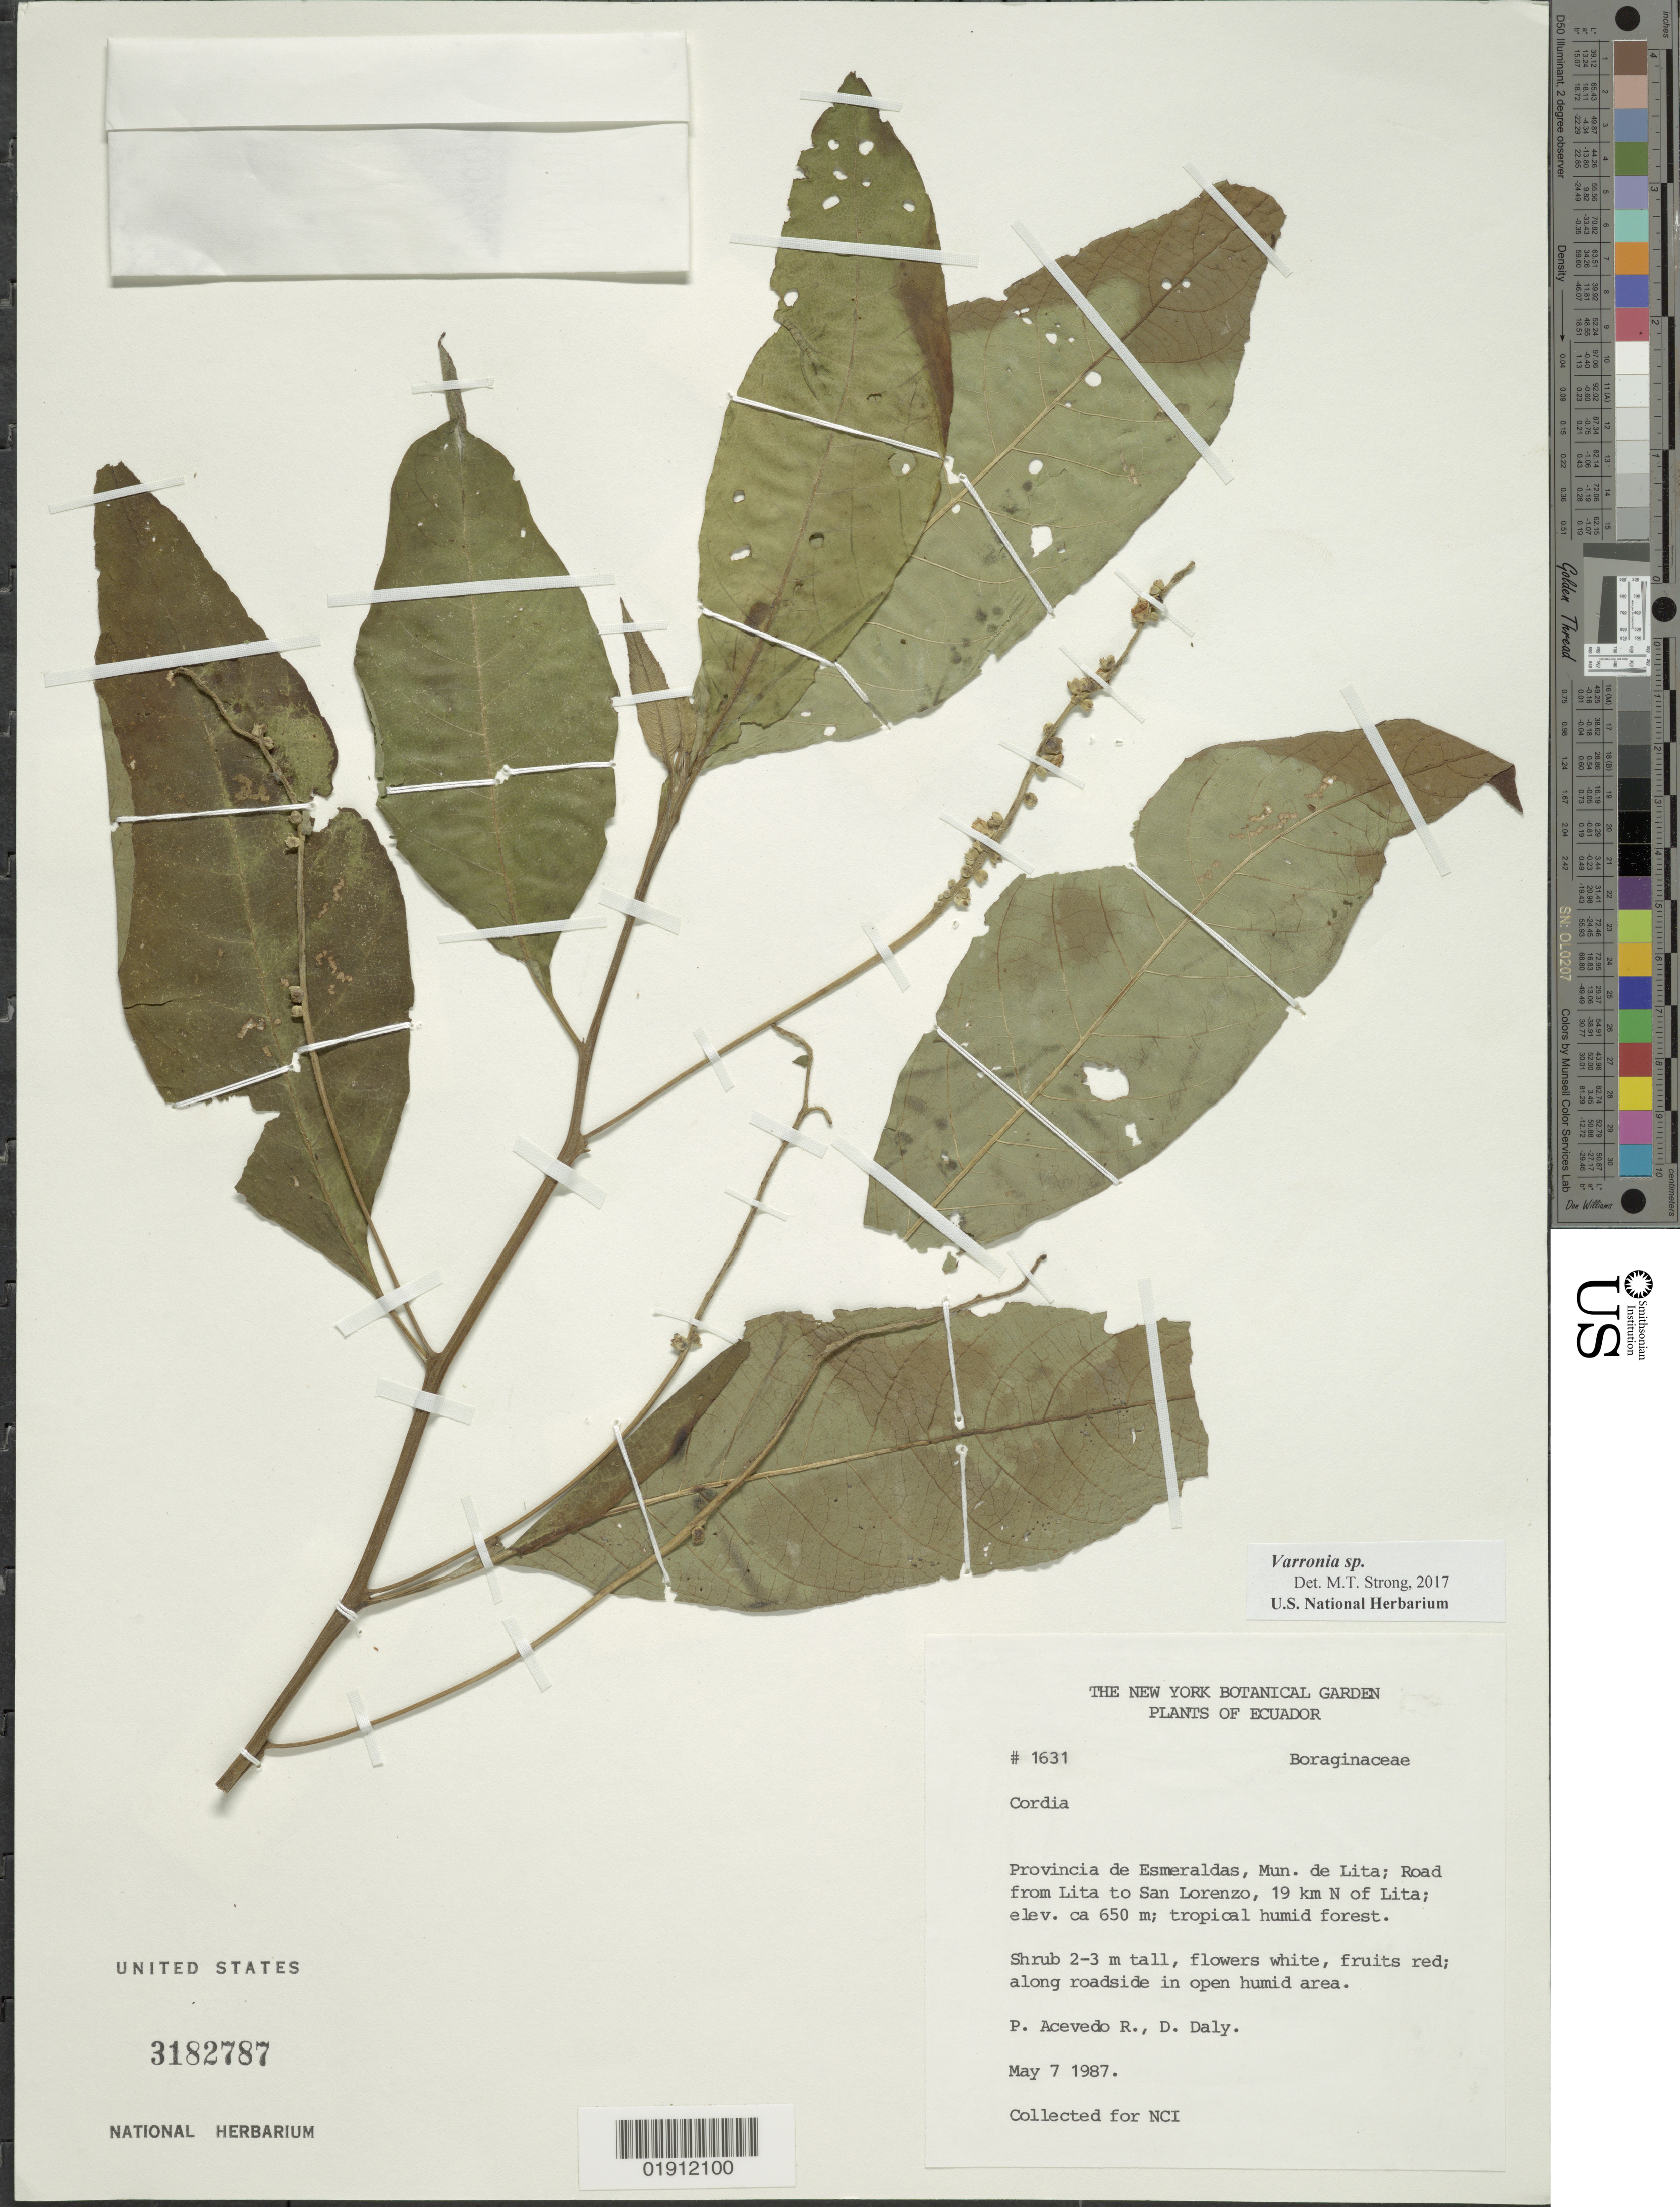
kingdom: Plantae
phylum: Tracheophyta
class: Magnoliopsida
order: Boraginales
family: Cordiaceae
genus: Cordia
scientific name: Cordia sp.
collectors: P. Acevedo-Rodr. & D. C. Daly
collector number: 1631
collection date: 1987-05-07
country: Ecuador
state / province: Esmeraldas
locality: Mun. de Lita; road from Lita to San Lorenzo, 19 km N of Lita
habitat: Along roadside in open humid area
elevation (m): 650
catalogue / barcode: US 3182787